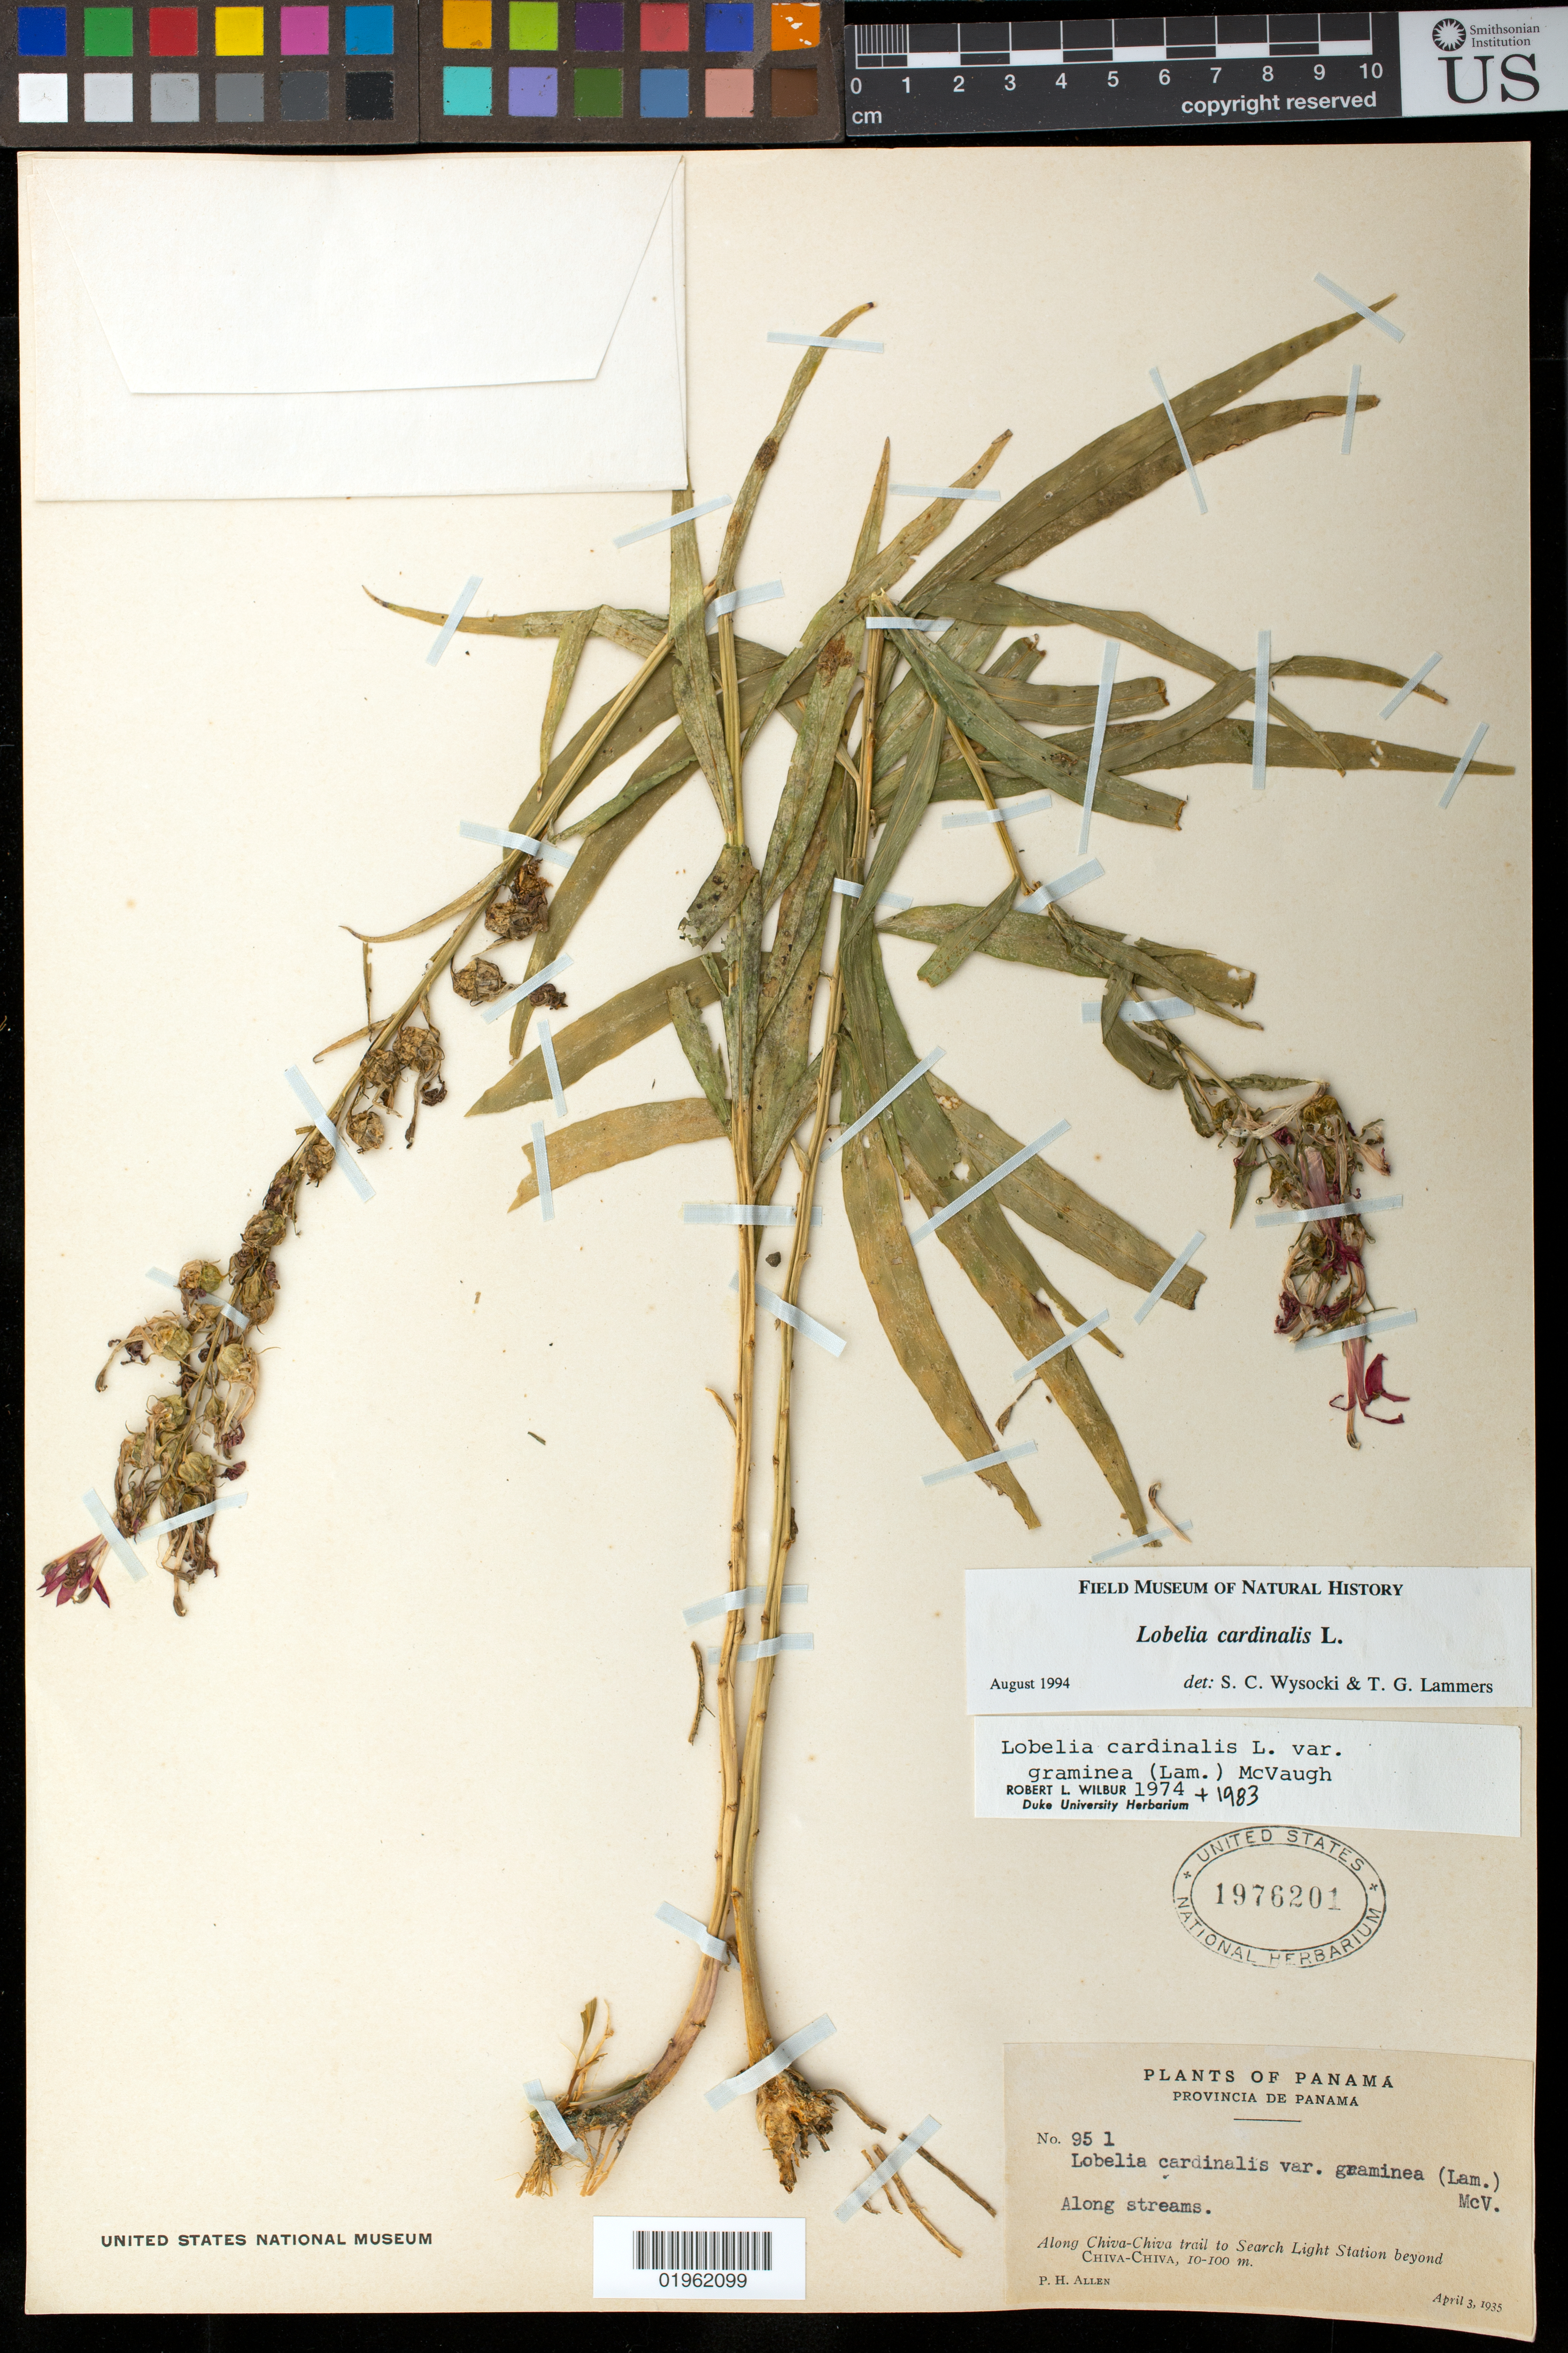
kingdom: Plantae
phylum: Tracheophyta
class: Magnoliopsida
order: Asterales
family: Campanulaceae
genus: Lobelia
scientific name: Lobelia cardinalis subsp. graminea var. (Lam.) McVaugh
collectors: P. H. Allen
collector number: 951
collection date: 1935-04-03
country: Panama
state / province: Panamá / Panamá Oeste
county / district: Canal Zone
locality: Along Chiva-Chiva Trail to searchlight station beyond Chiva-Chiva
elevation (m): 10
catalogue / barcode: US 1976201